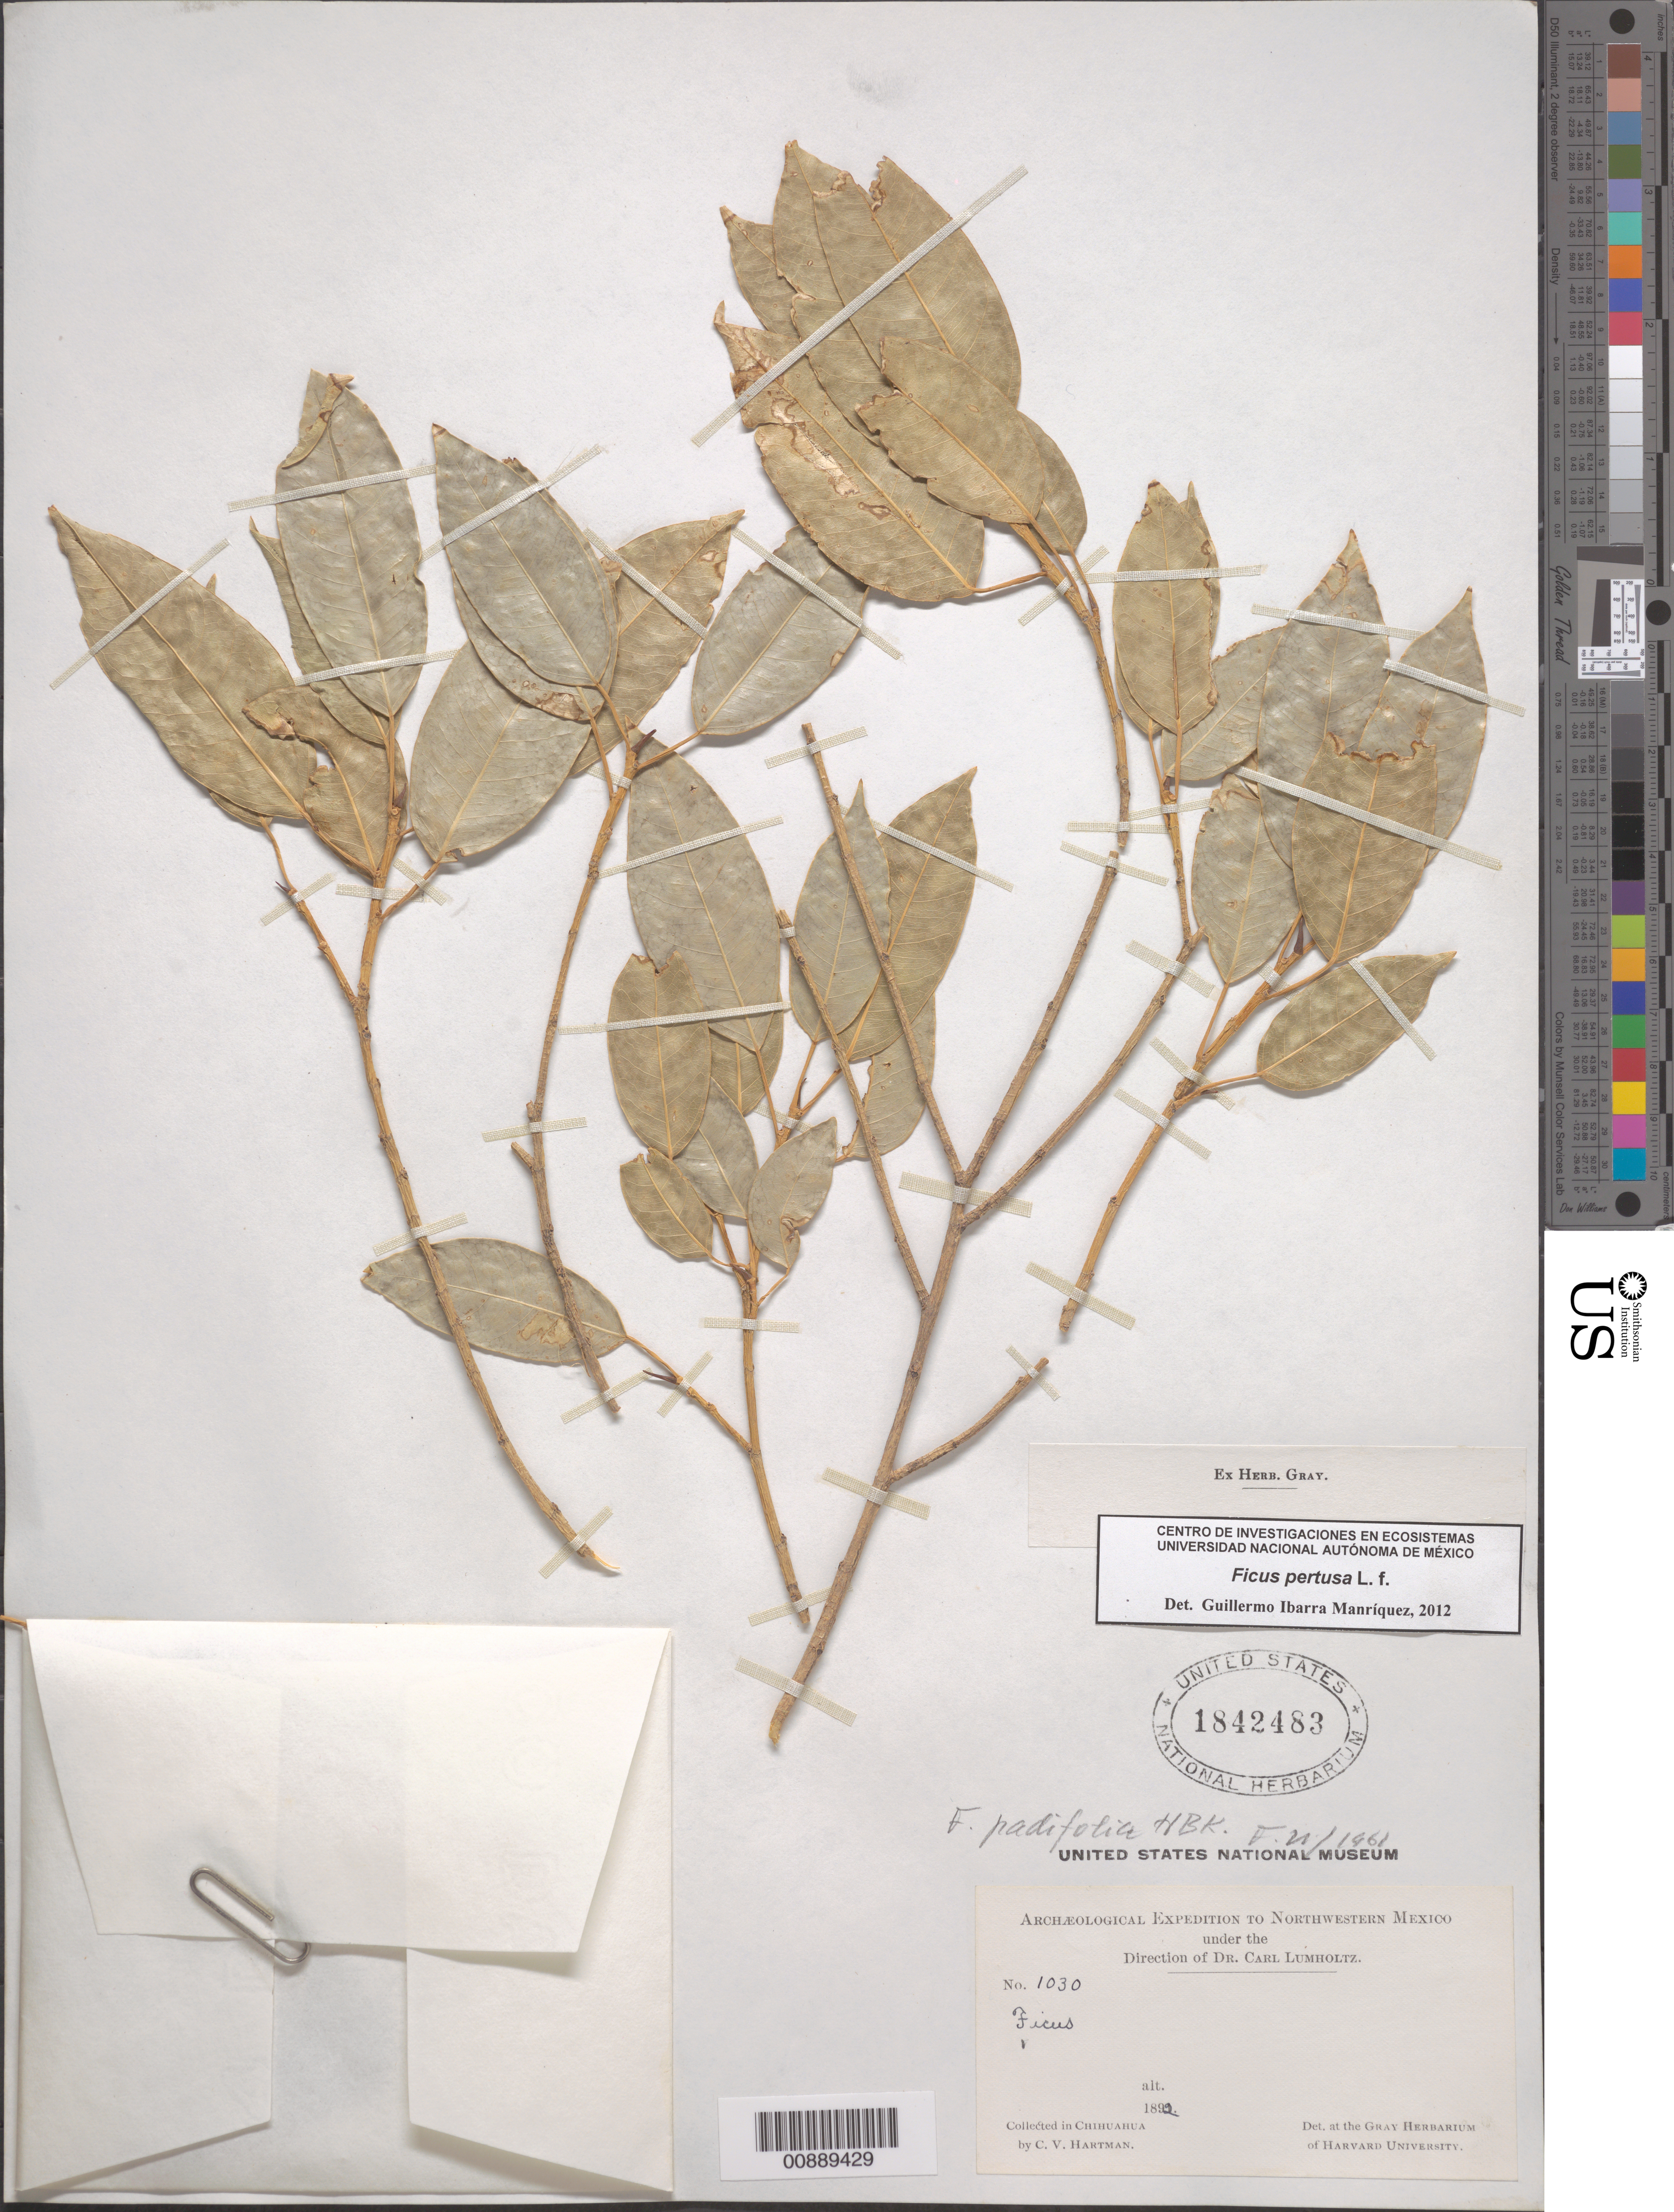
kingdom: Plantae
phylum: Tracheophyta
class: Magnoliopsida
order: Rosales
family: Moraceae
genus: Ficus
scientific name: Ficus pertusa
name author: L. f.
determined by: Manriquez, G. I.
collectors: C. V. Hartman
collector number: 1030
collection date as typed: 1892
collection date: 1892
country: Mexico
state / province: Chihuahua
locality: Chihuahua.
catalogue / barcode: US 1842483